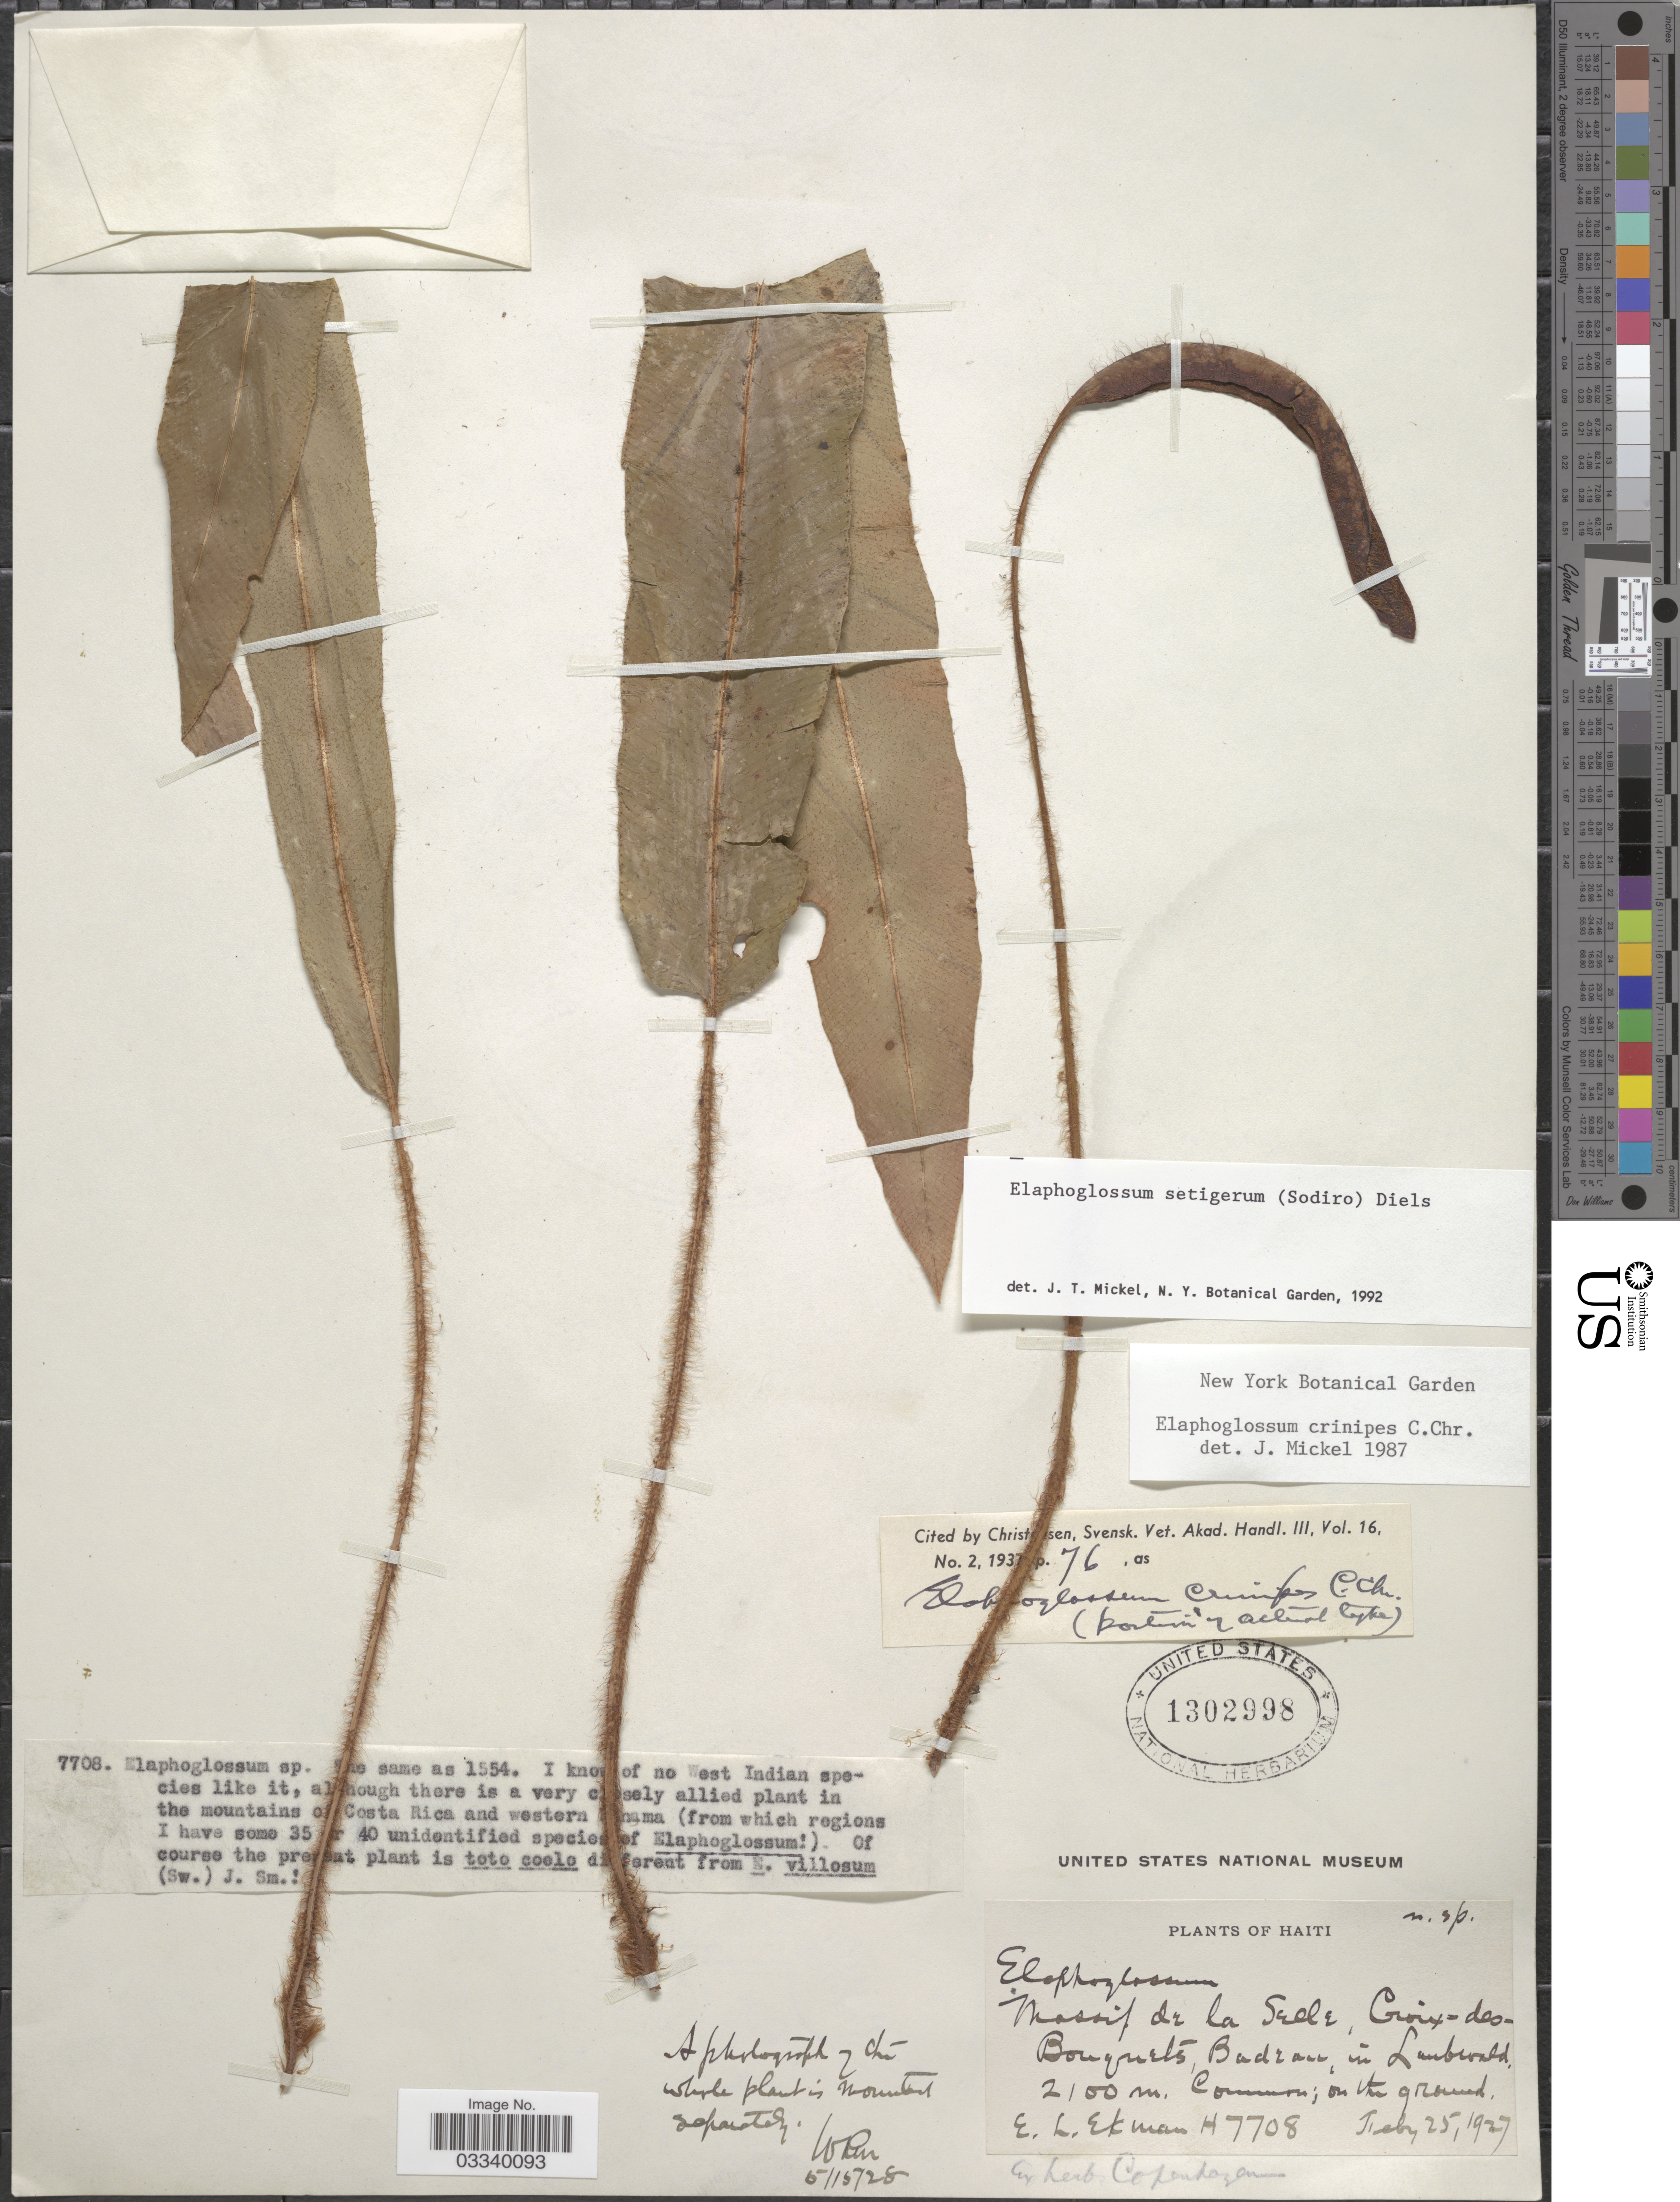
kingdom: Plantae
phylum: Tracheophyta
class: Polypodiopsida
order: Polypodiales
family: Dryopteridaceae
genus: Elaphoglossum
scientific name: Elaphoglossum setigerum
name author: (Sodiro) Diels in Engl. & Prantl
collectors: E. L. Ekman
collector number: H7708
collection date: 1927-02-25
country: Haiti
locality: Massif de la Selle, Croix - des - Bouquets, Badeau.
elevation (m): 2100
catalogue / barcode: US 1302998